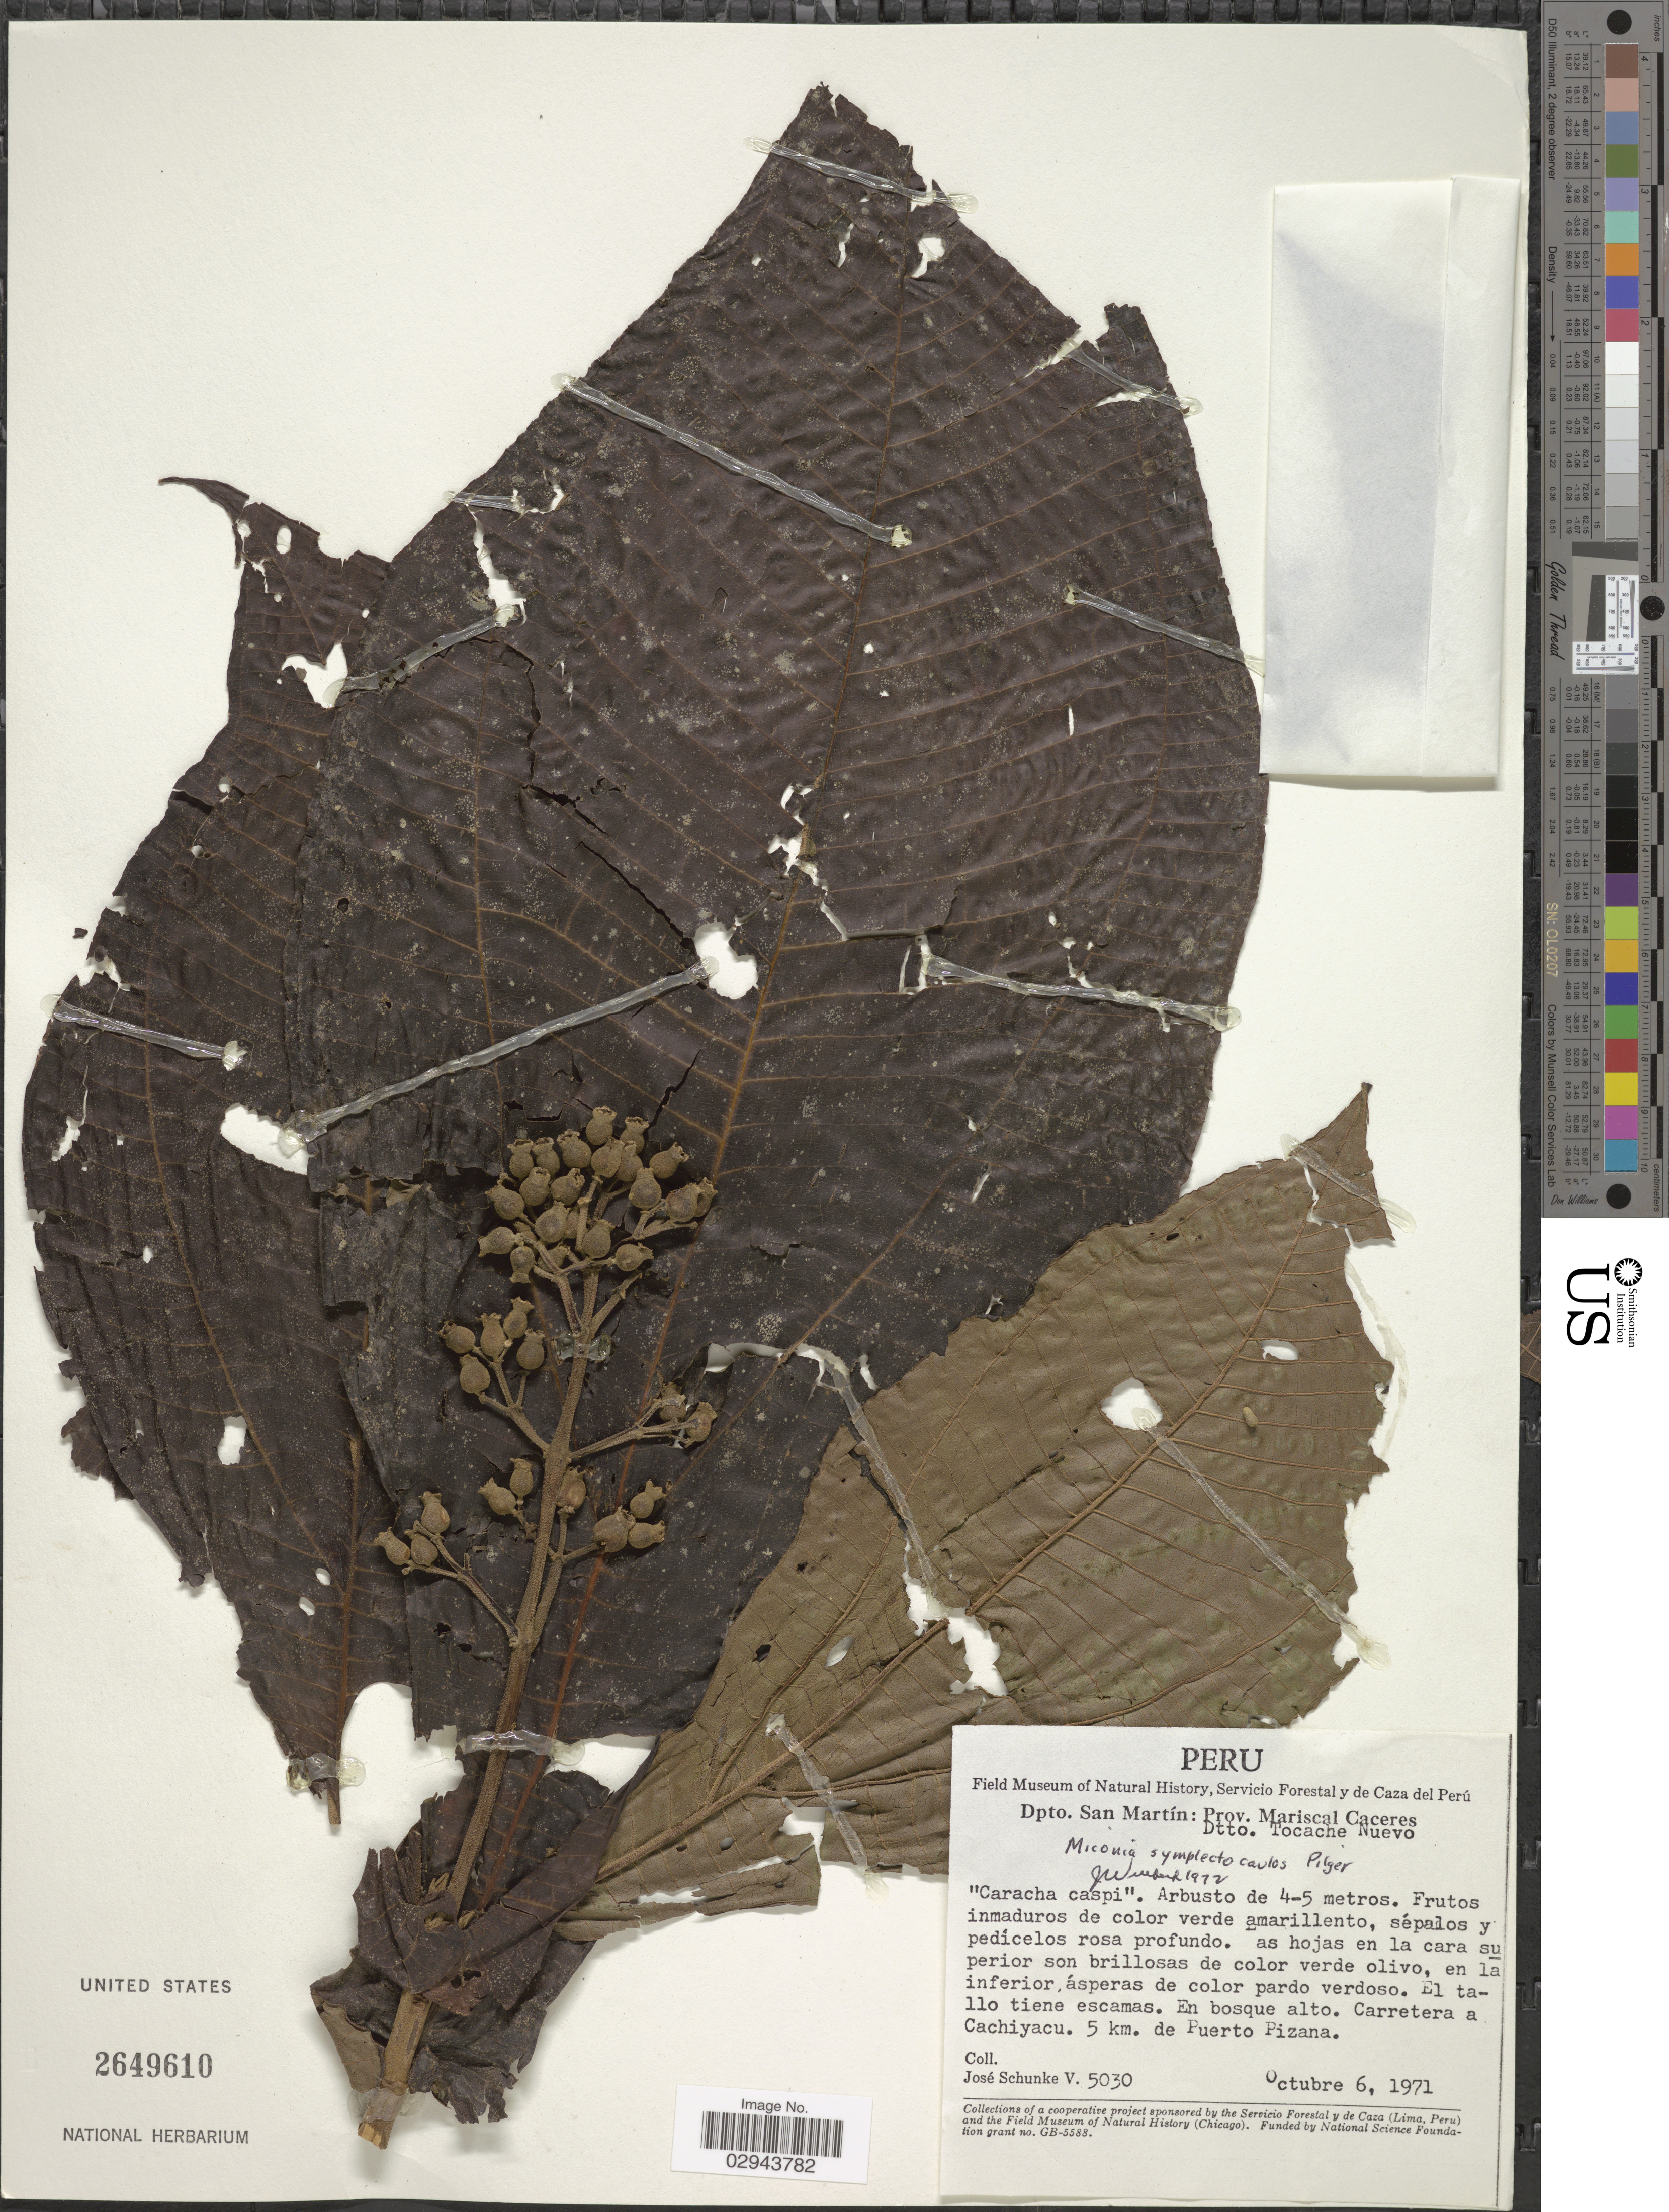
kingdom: Plantae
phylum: Tracheophyta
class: Magnoliopsida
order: Myrtales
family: Melastomataceae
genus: Miconia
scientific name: Miconia symplectocaulos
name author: Pilg.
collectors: J. Schunke Vigo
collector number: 5030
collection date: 1971-10-06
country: Peru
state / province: San Martín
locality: Dpto. San Martín: Prov. Mariscal Caceres. Dtto. Tocache Nuevo. Carretera a Cachiyacu. 5 km. de Puerto Pizana.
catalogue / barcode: US 2649610